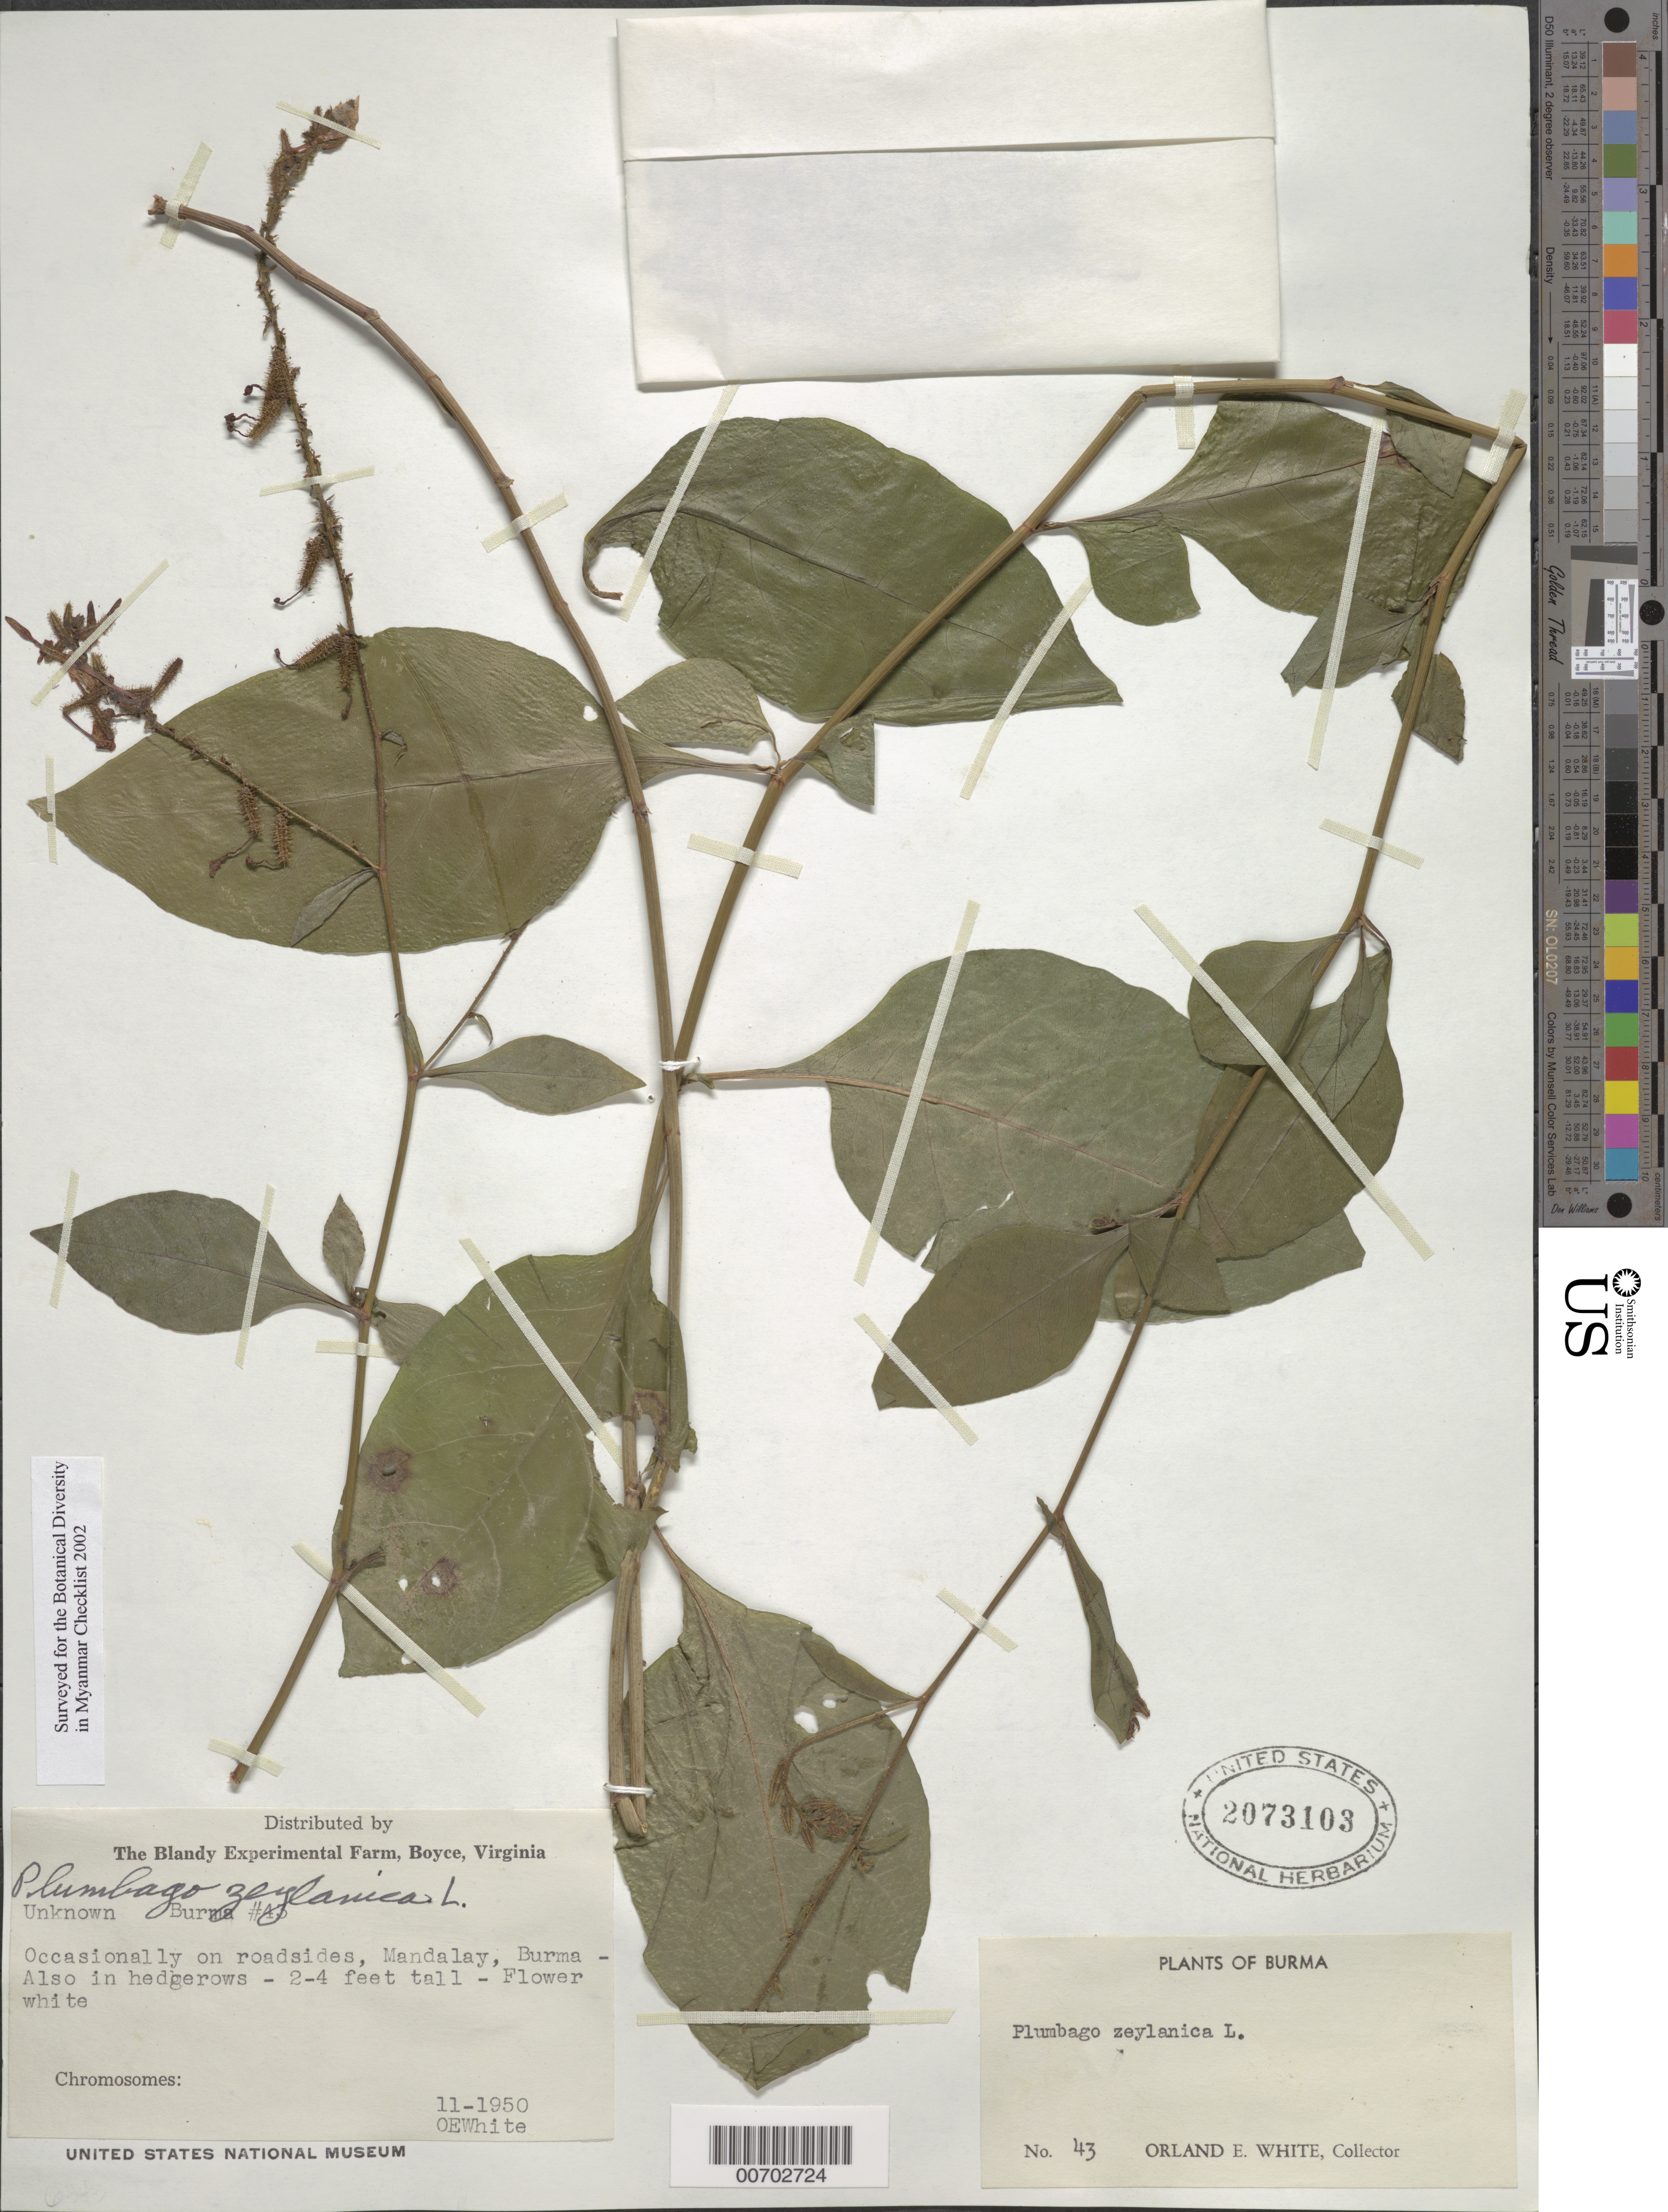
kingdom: Plantae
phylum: Tracheophyta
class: Magnoliopsida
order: Caryophyllales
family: Plumbaginaceae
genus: Plumbago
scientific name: Plumbago zeylanica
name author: L.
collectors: O. E. White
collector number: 43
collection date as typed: Nov 1950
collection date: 1950-11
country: Myanmar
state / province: Mandalay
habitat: Roadside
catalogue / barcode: US 2073103